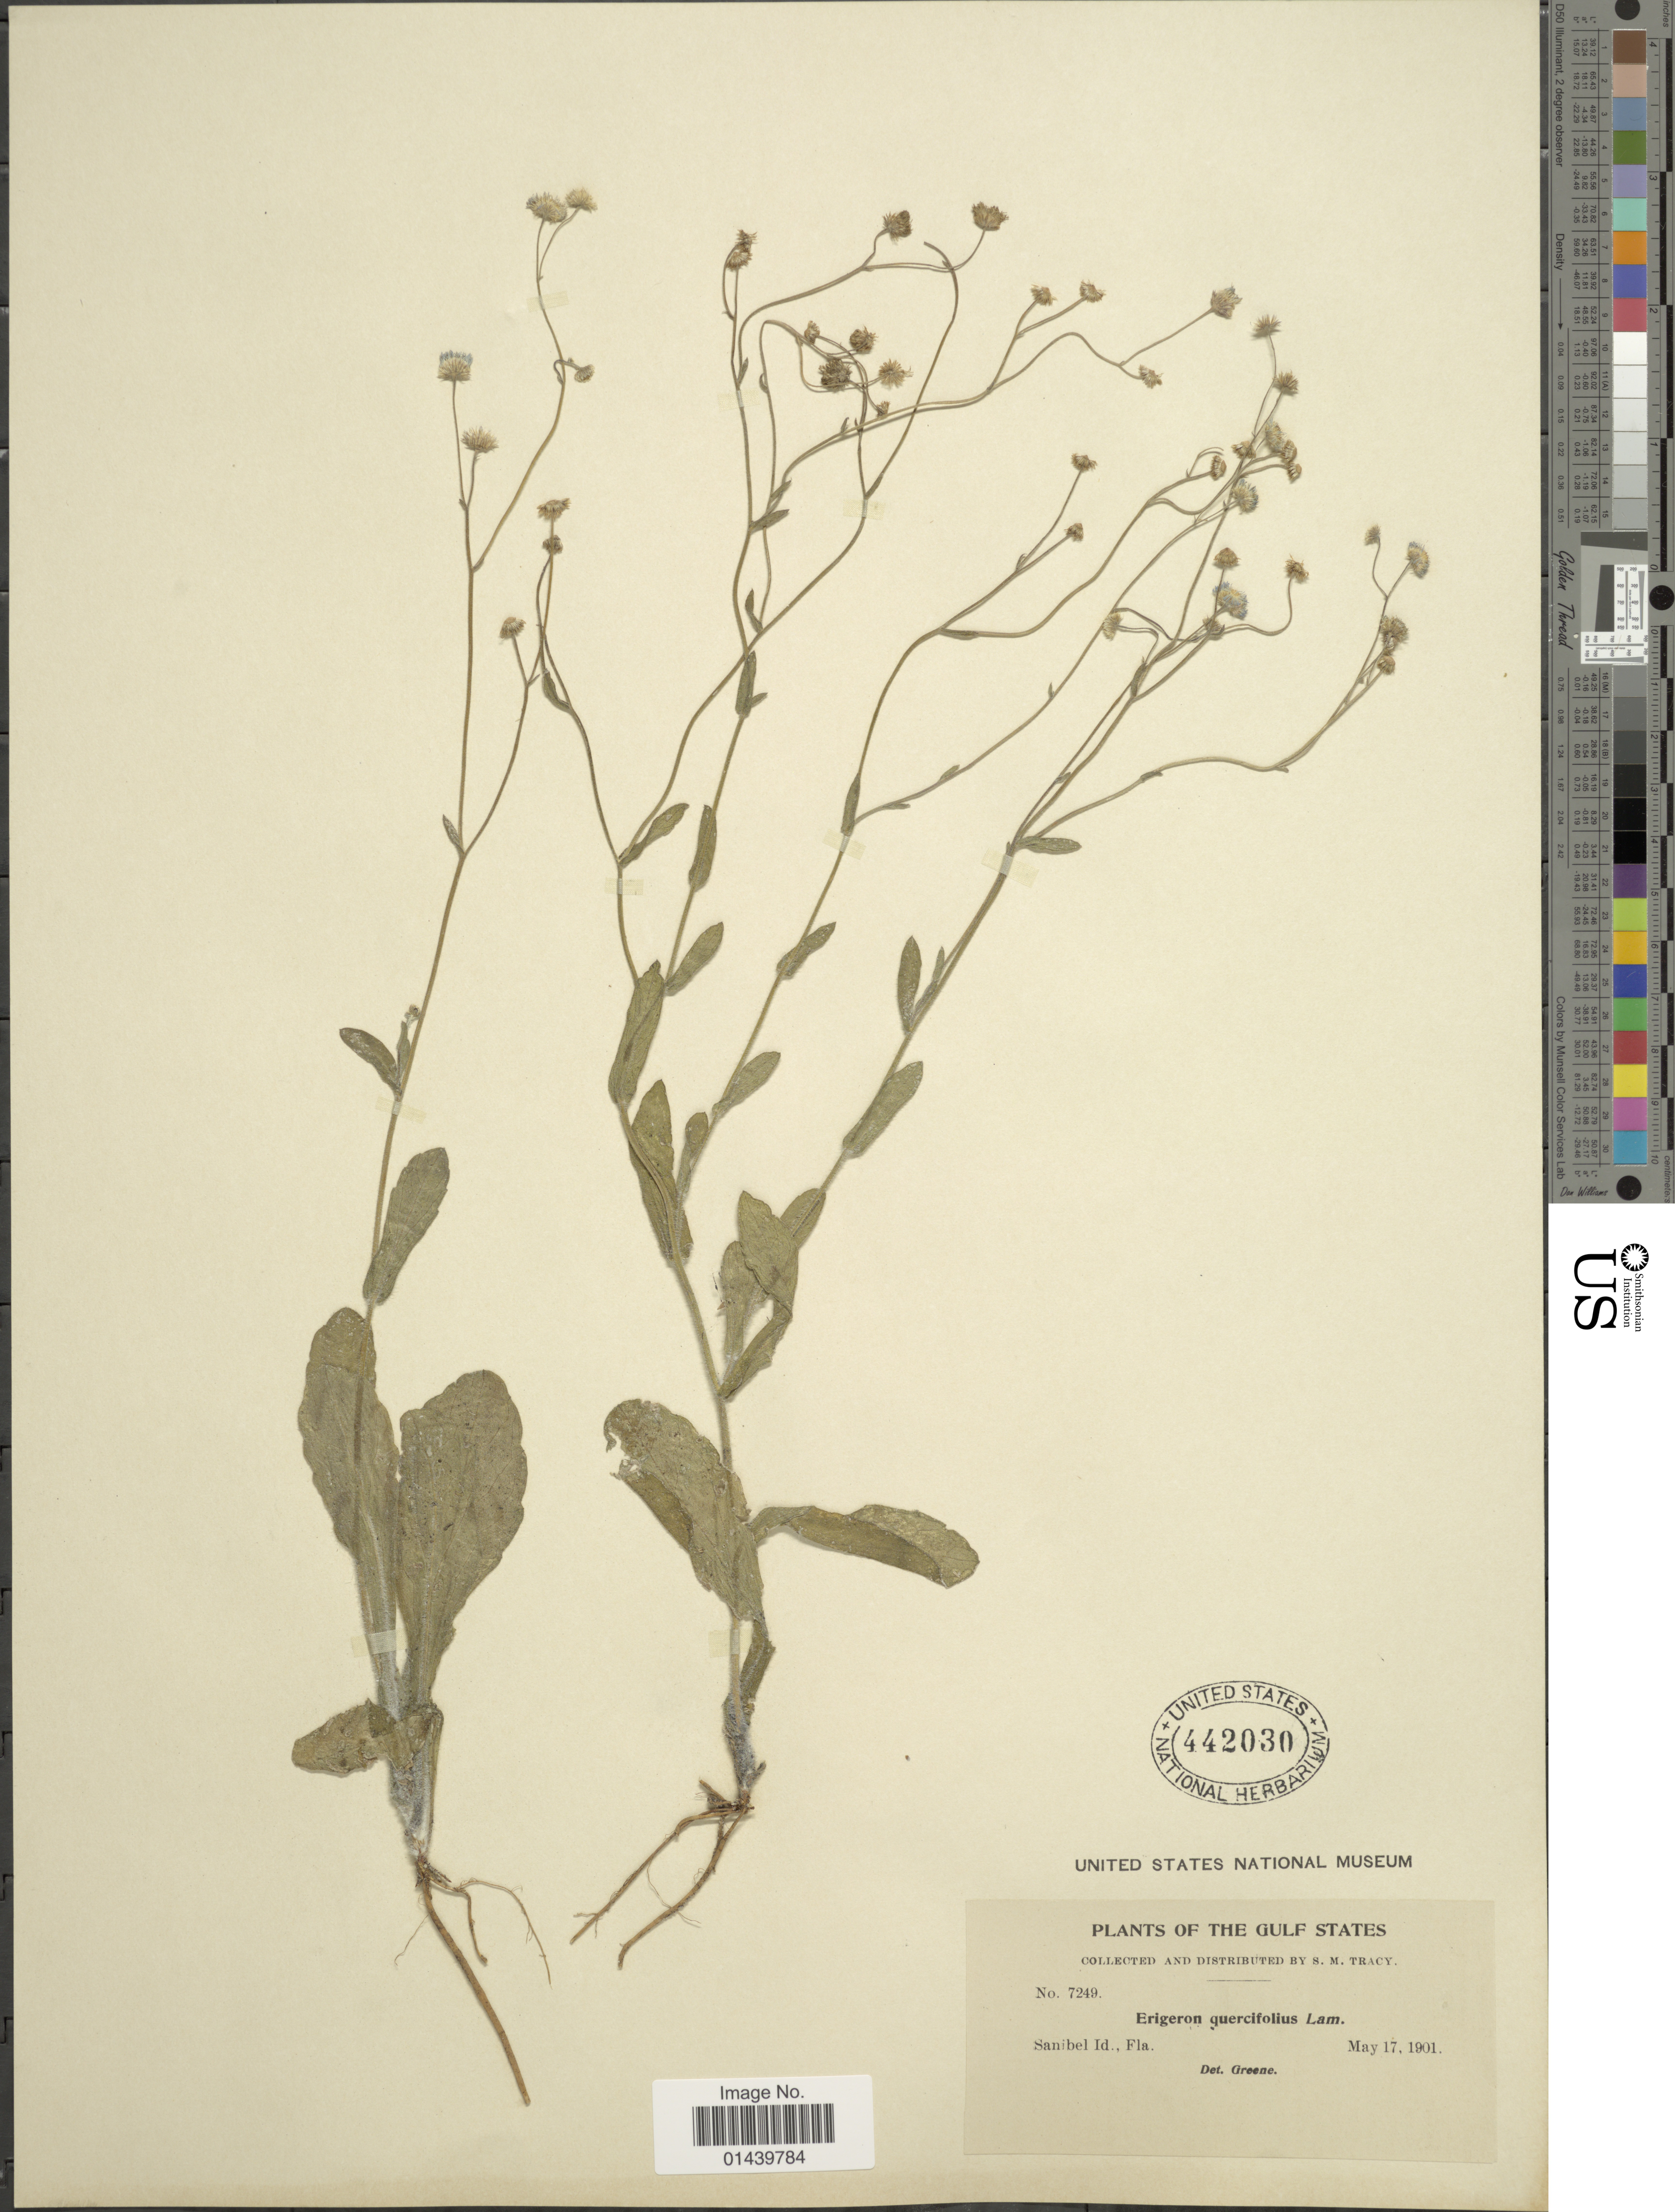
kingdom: Plantae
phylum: Tracheophyta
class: Magnoliopsida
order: Asterales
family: Asteraceae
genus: Erigeron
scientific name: Erigeron quercifolius Lam.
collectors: S. M. Tracy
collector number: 7249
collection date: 1901-05-17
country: United States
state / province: Florida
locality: The Gulf States. Sanibel Id., Fla.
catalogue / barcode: US 442030